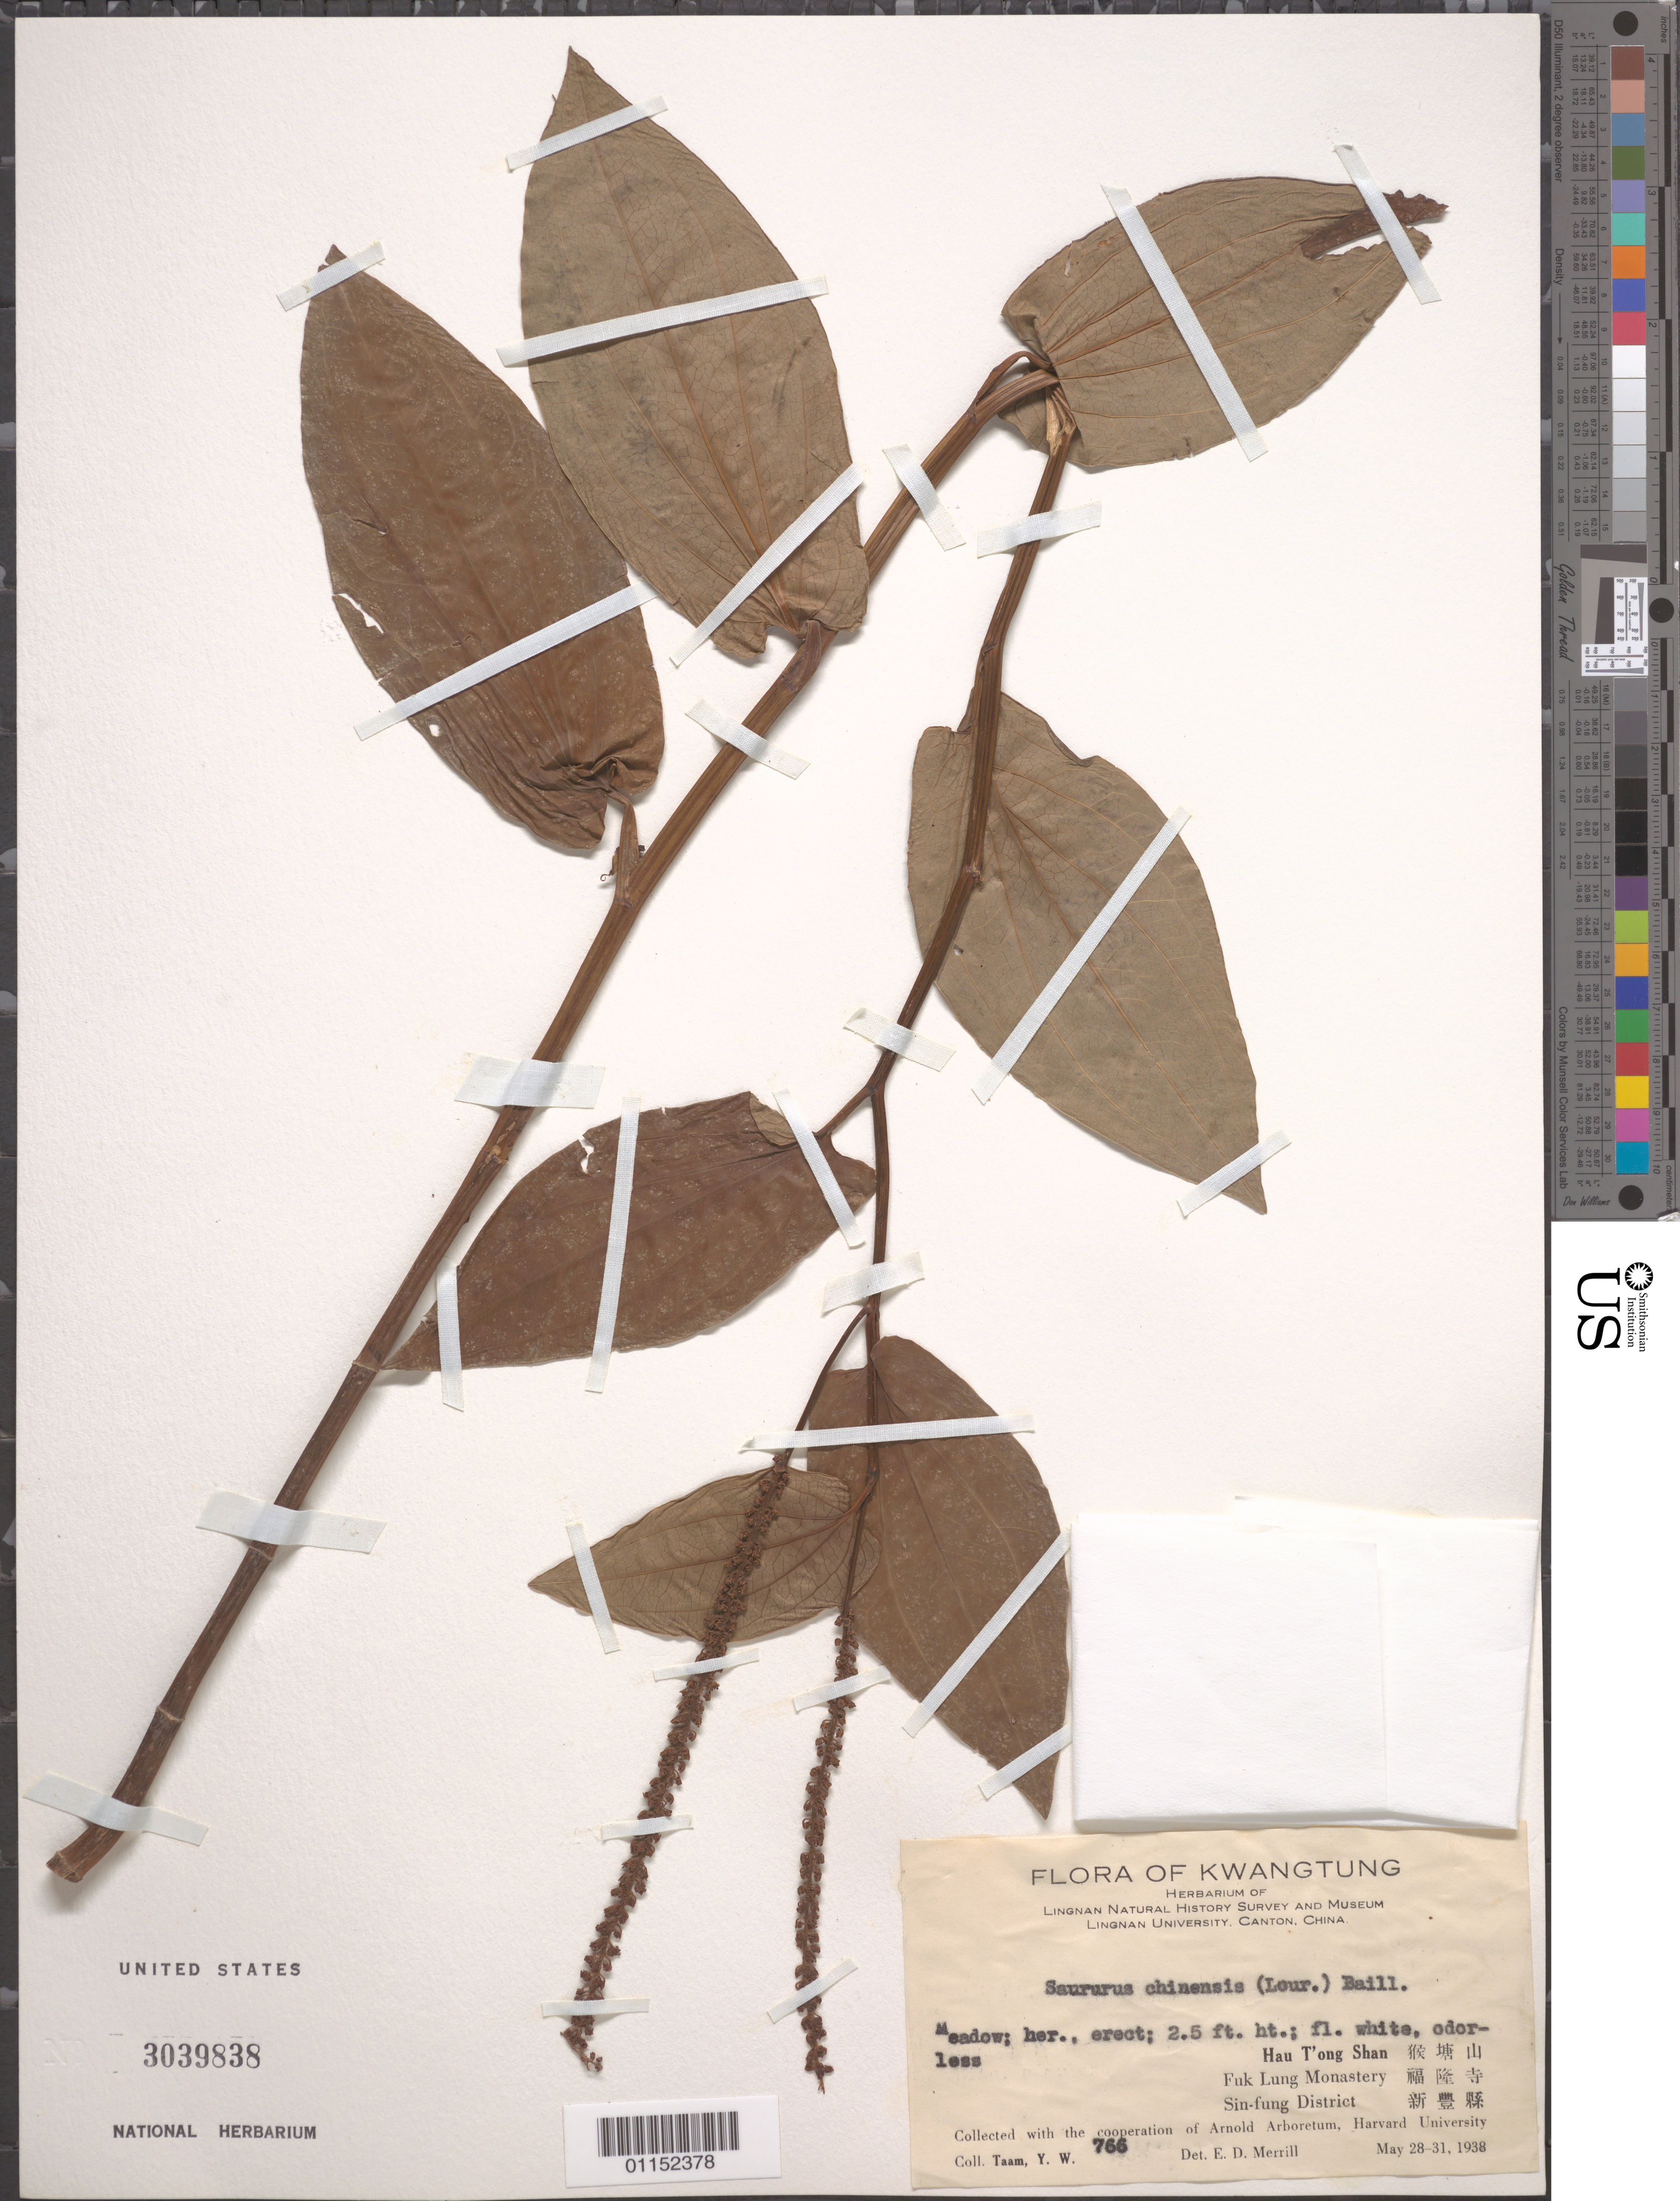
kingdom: Plantae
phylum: Tracheophyta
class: Magnoliopsida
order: Piperales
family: Saururaceae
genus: Saururus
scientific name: Saururus chinensis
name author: (Lour.) Baill.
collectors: Y. W. Taam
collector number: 766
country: China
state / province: Guangdong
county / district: Sin-fung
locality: Fuk Lung Monastery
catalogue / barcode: US 3039838